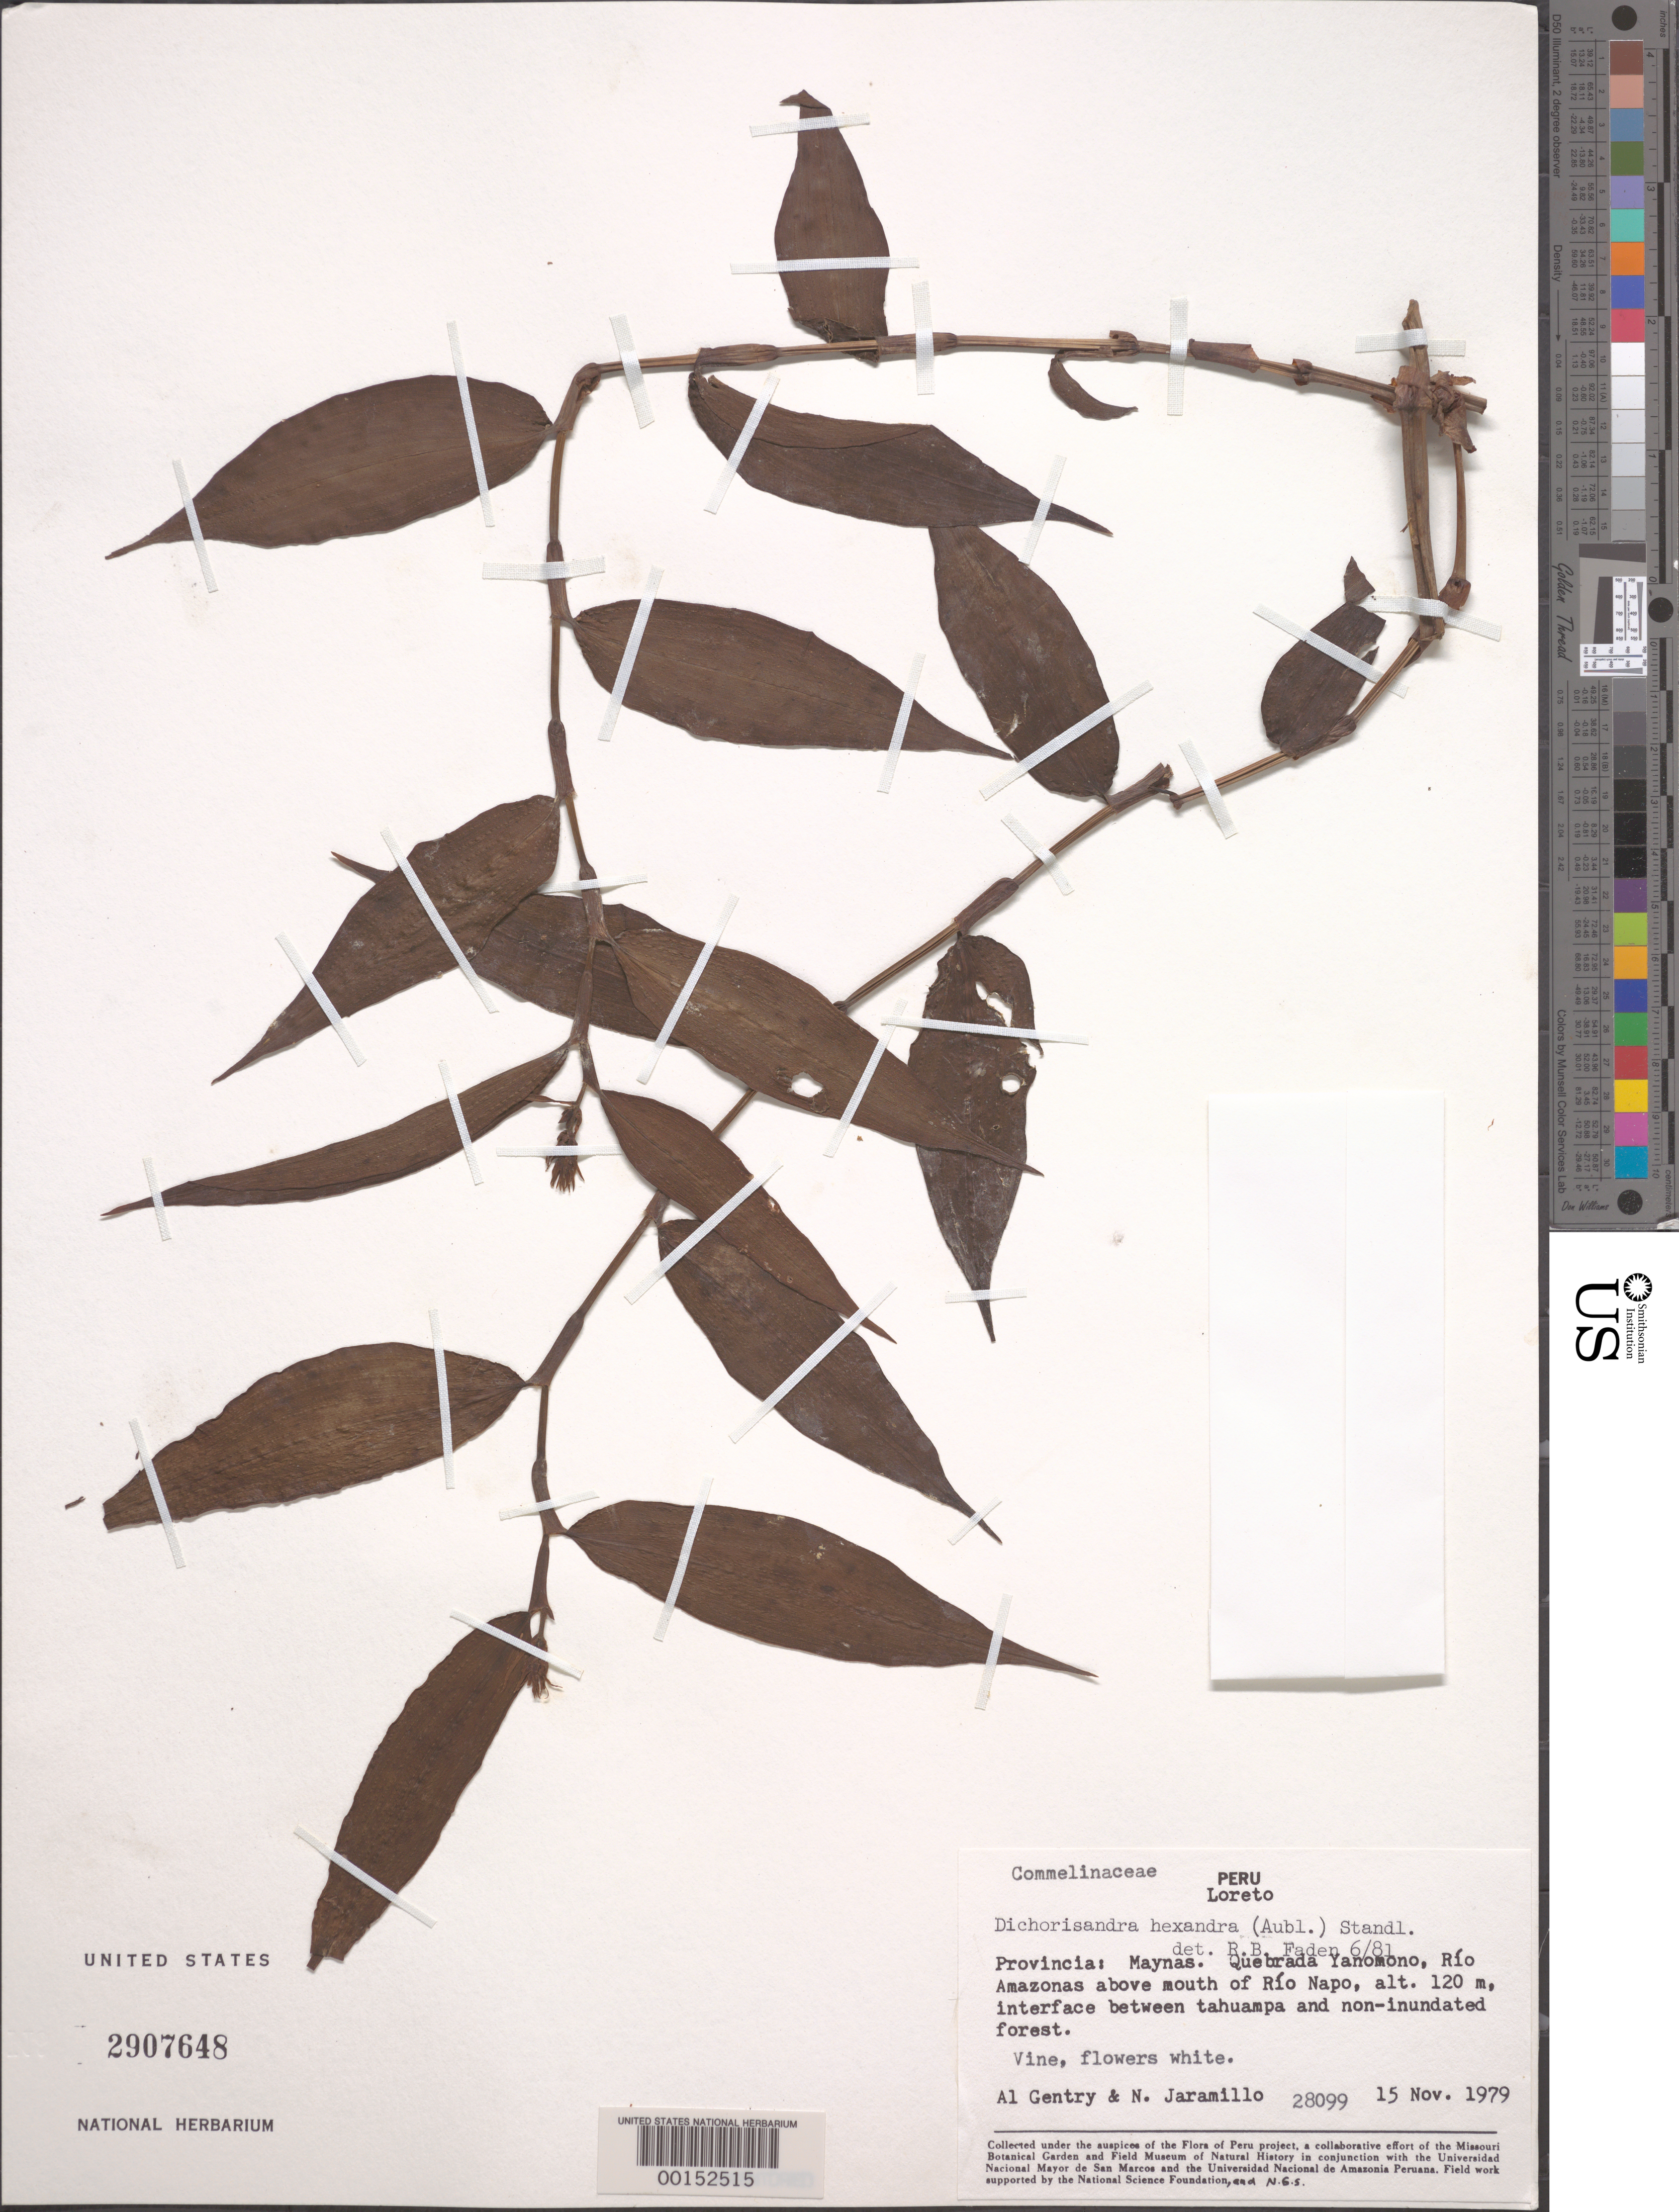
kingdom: Plantae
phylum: Tracheophyta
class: Liliopsida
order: Commelinales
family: Commelinaceae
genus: Dichorisandra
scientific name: Dichorisandra hexandra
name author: (Aubl.) Standl.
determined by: Faden, Robert B., (US), Smithsonian Institution - National Museum of Natural History (UNITED STATES)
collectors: A. H. Gentry & N. Jaramillo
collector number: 28099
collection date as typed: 15 Nov 1979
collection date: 1979-11-15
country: Peru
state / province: Loreto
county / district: Maynas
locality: Rio amazonas, above mouth of rio napo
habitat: Edge of tanuampa and non-inundated forest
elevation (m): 120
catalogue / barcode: US 2907648